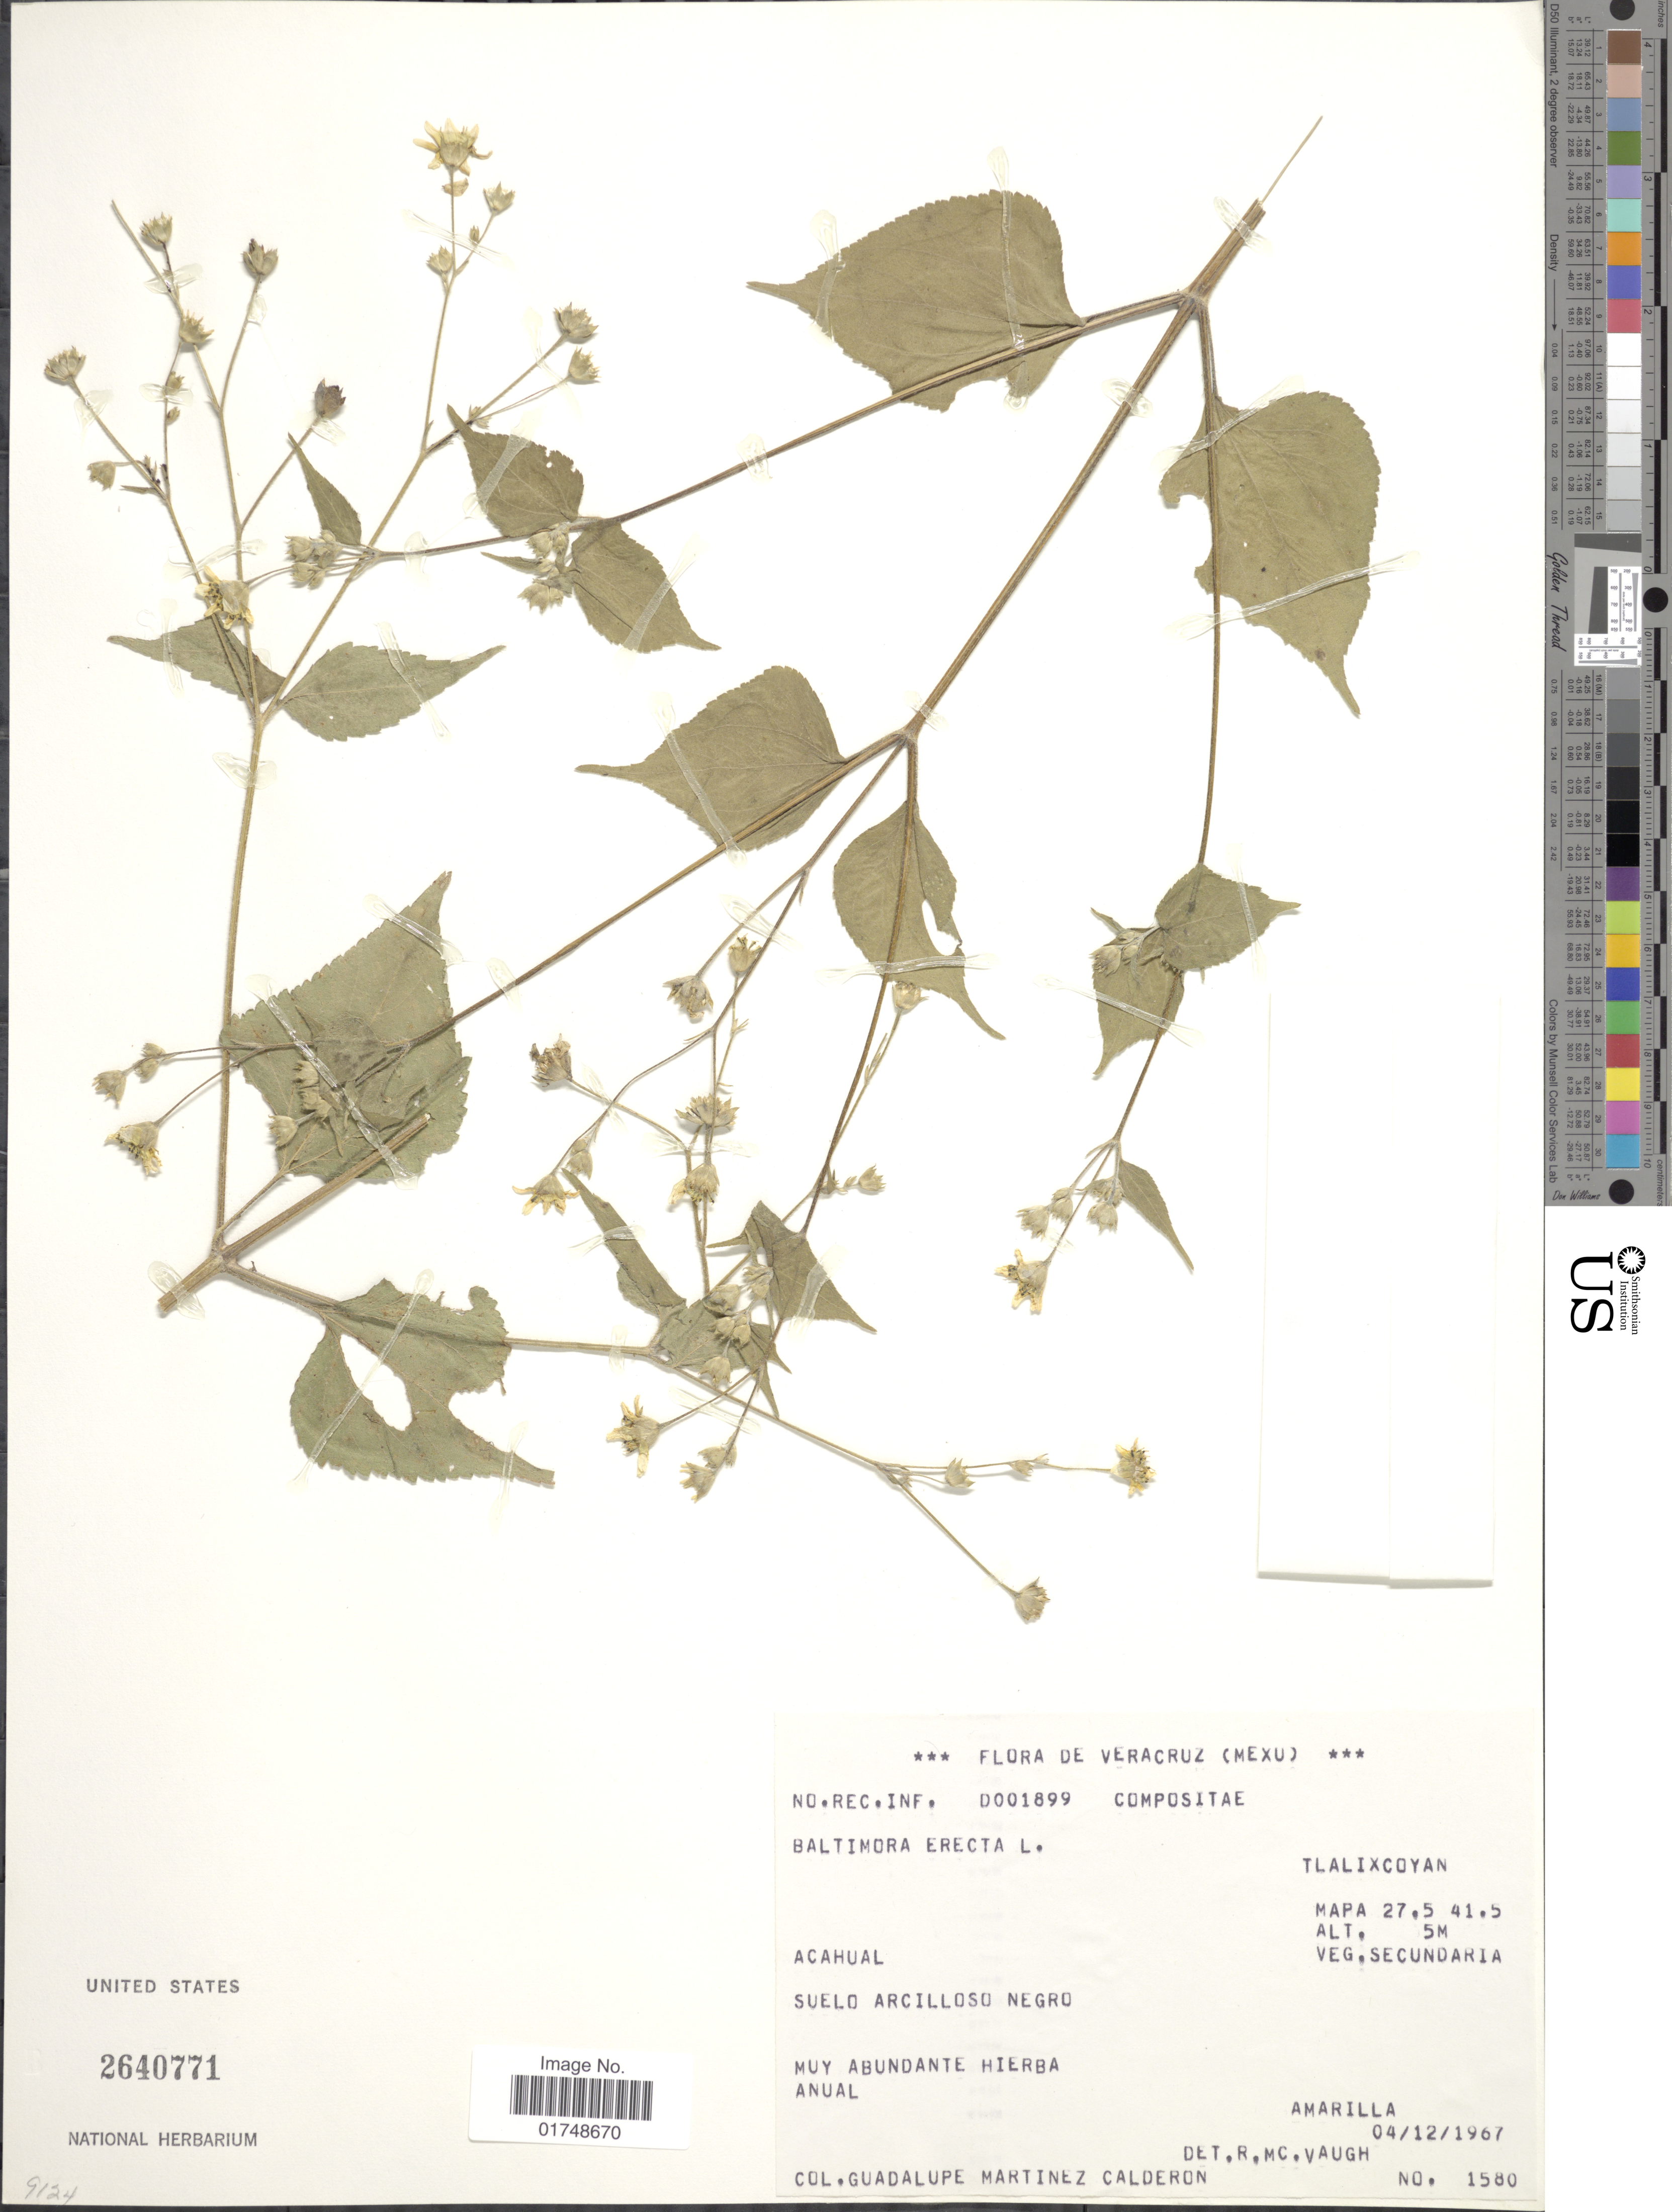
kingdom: Plantae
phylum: Tracheophyta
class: Magnoliopsida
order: Asterales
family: Asteraceae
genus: Baltimora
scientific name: Baltimora recta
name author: L.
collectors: G. Martinez-C.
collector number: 1580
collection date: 1967-12-04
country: Mexico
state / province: Veracruz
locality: Tlalixcoyan. Mapa 27.5 41.5. Acahual.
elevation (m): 5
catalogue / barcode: US 2640771